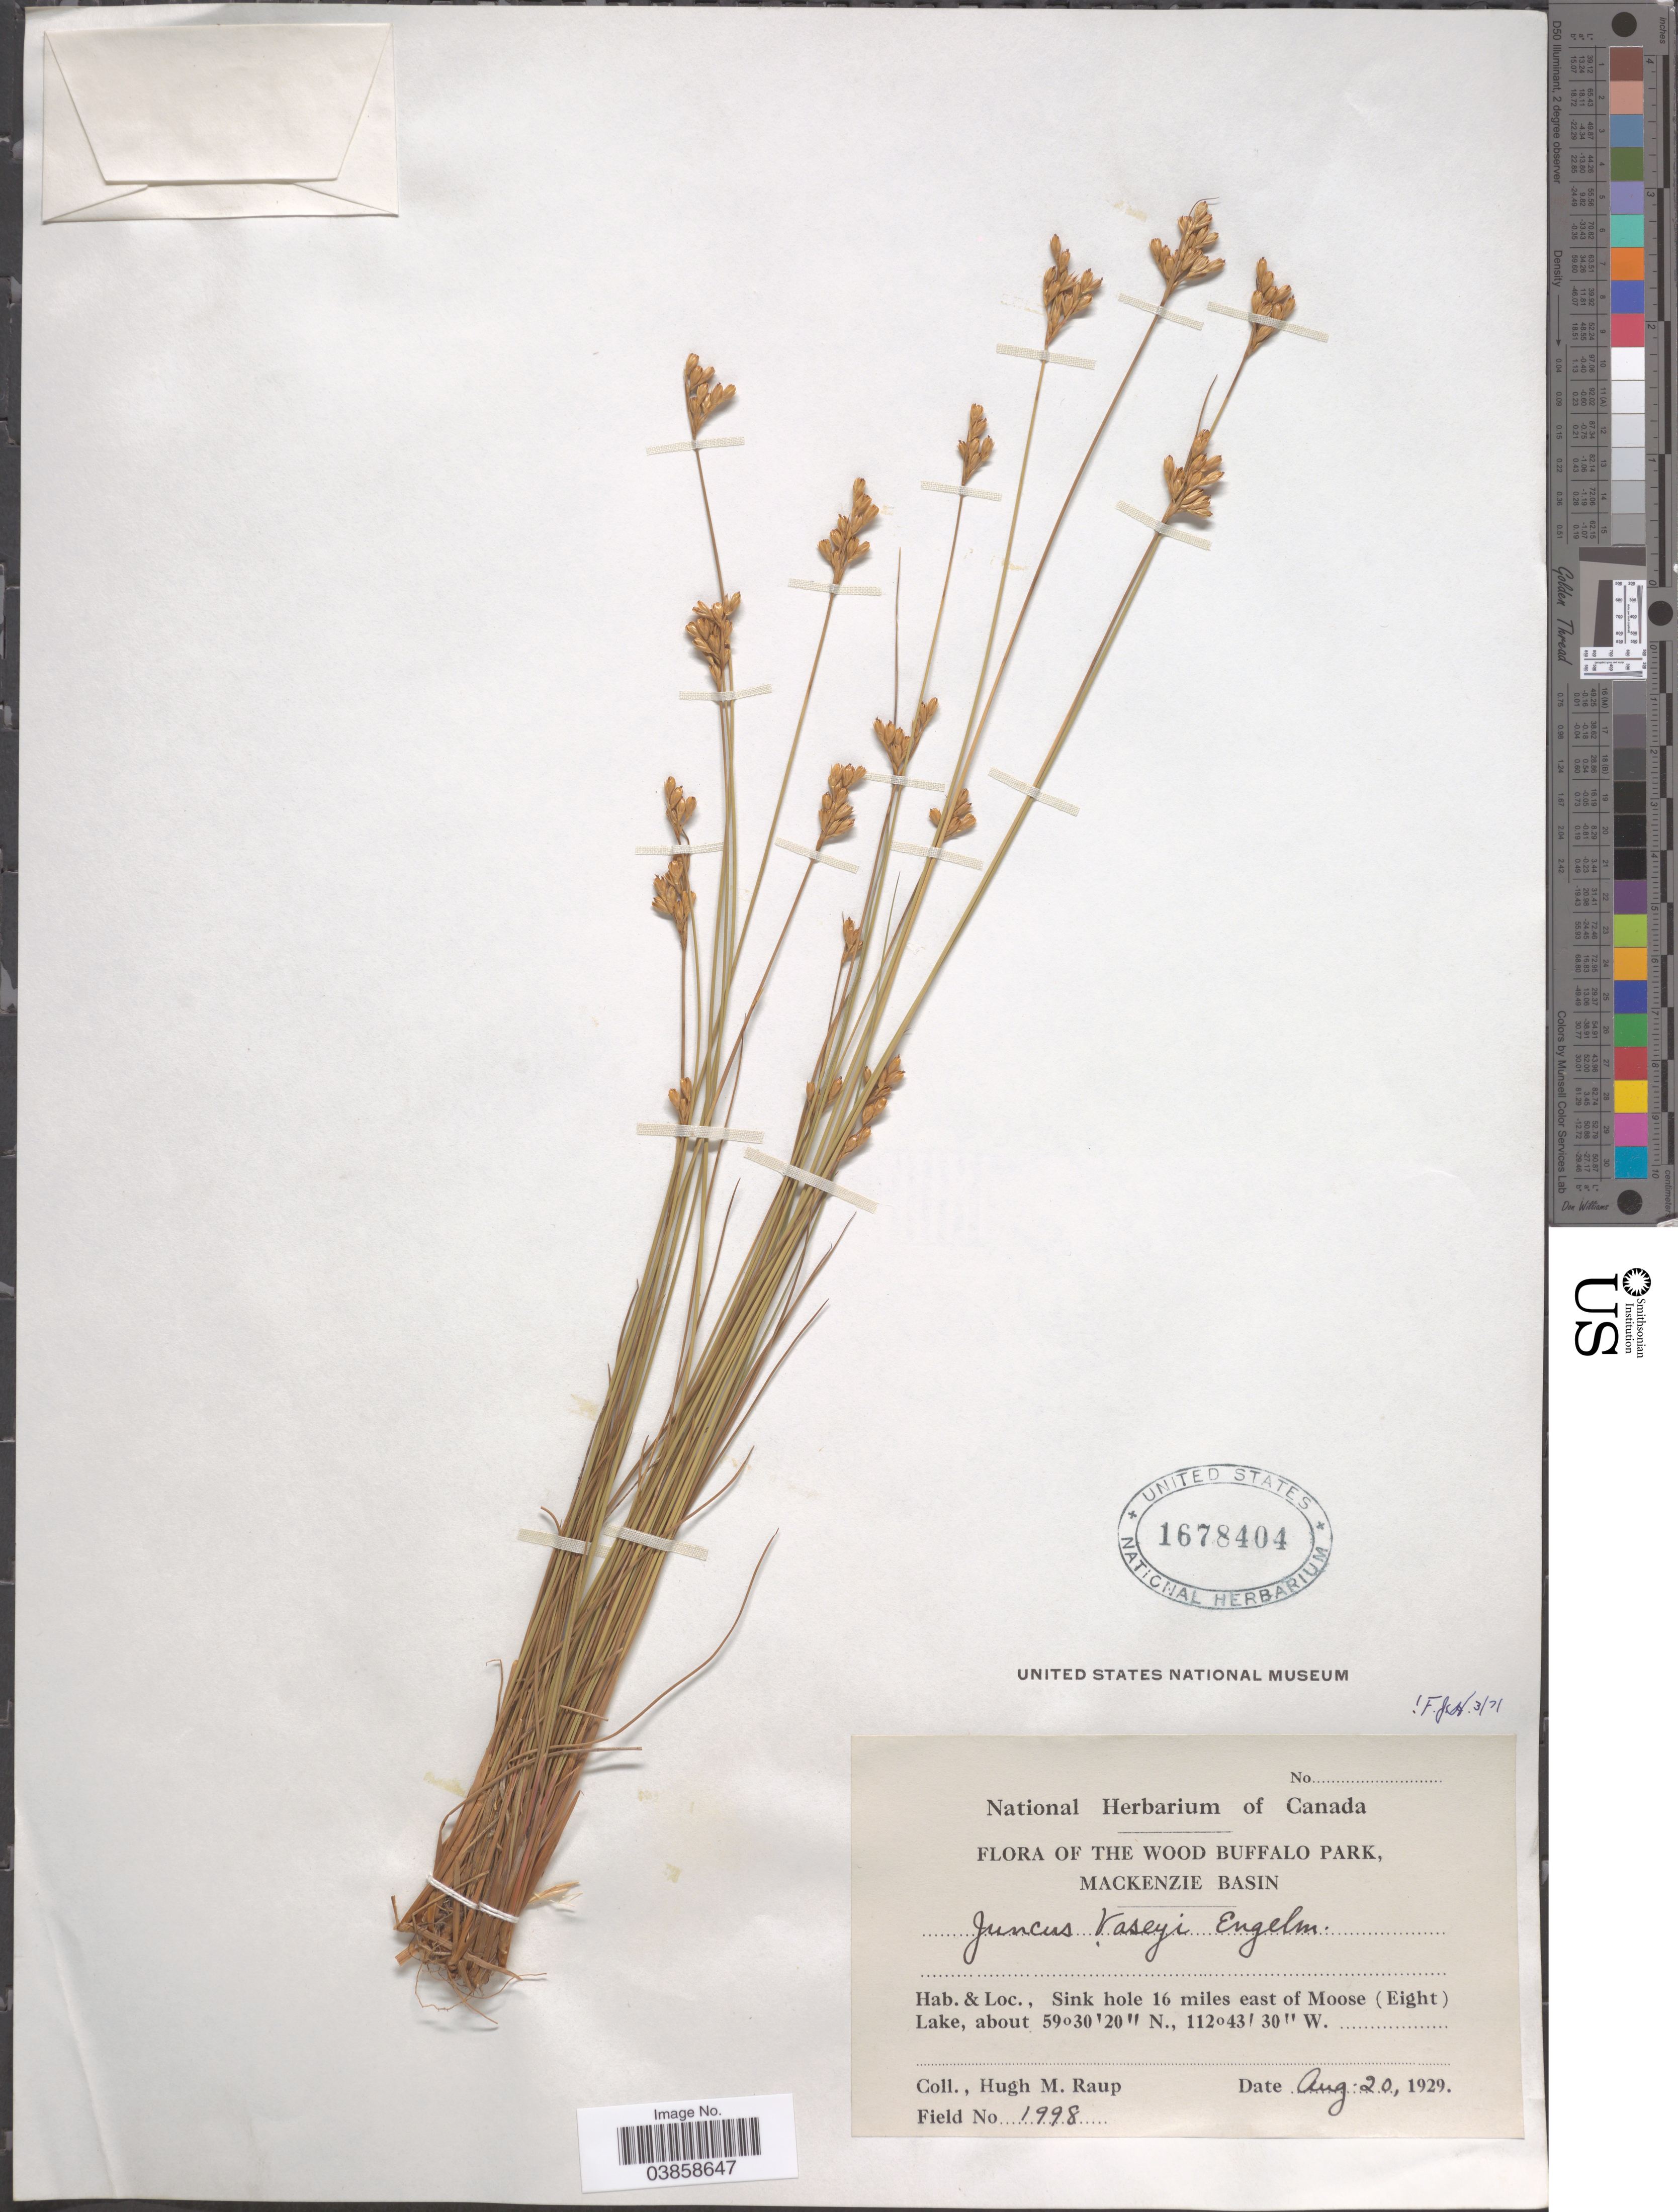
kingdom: Plantae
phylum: Tracheophyta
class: Liliopsida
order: Poales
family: Juncaceae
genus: Juncus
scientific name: Juncus vaseyi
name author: Engelm.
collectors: H. Raup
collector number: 1998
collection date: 1929-08-20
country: Canada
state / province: Northwest Territories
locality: The Wood Buffalo Park, Mackenzie Basin. Sink hole 16 miles east of Moose (Eight) Lake.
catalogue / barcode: US 1678404